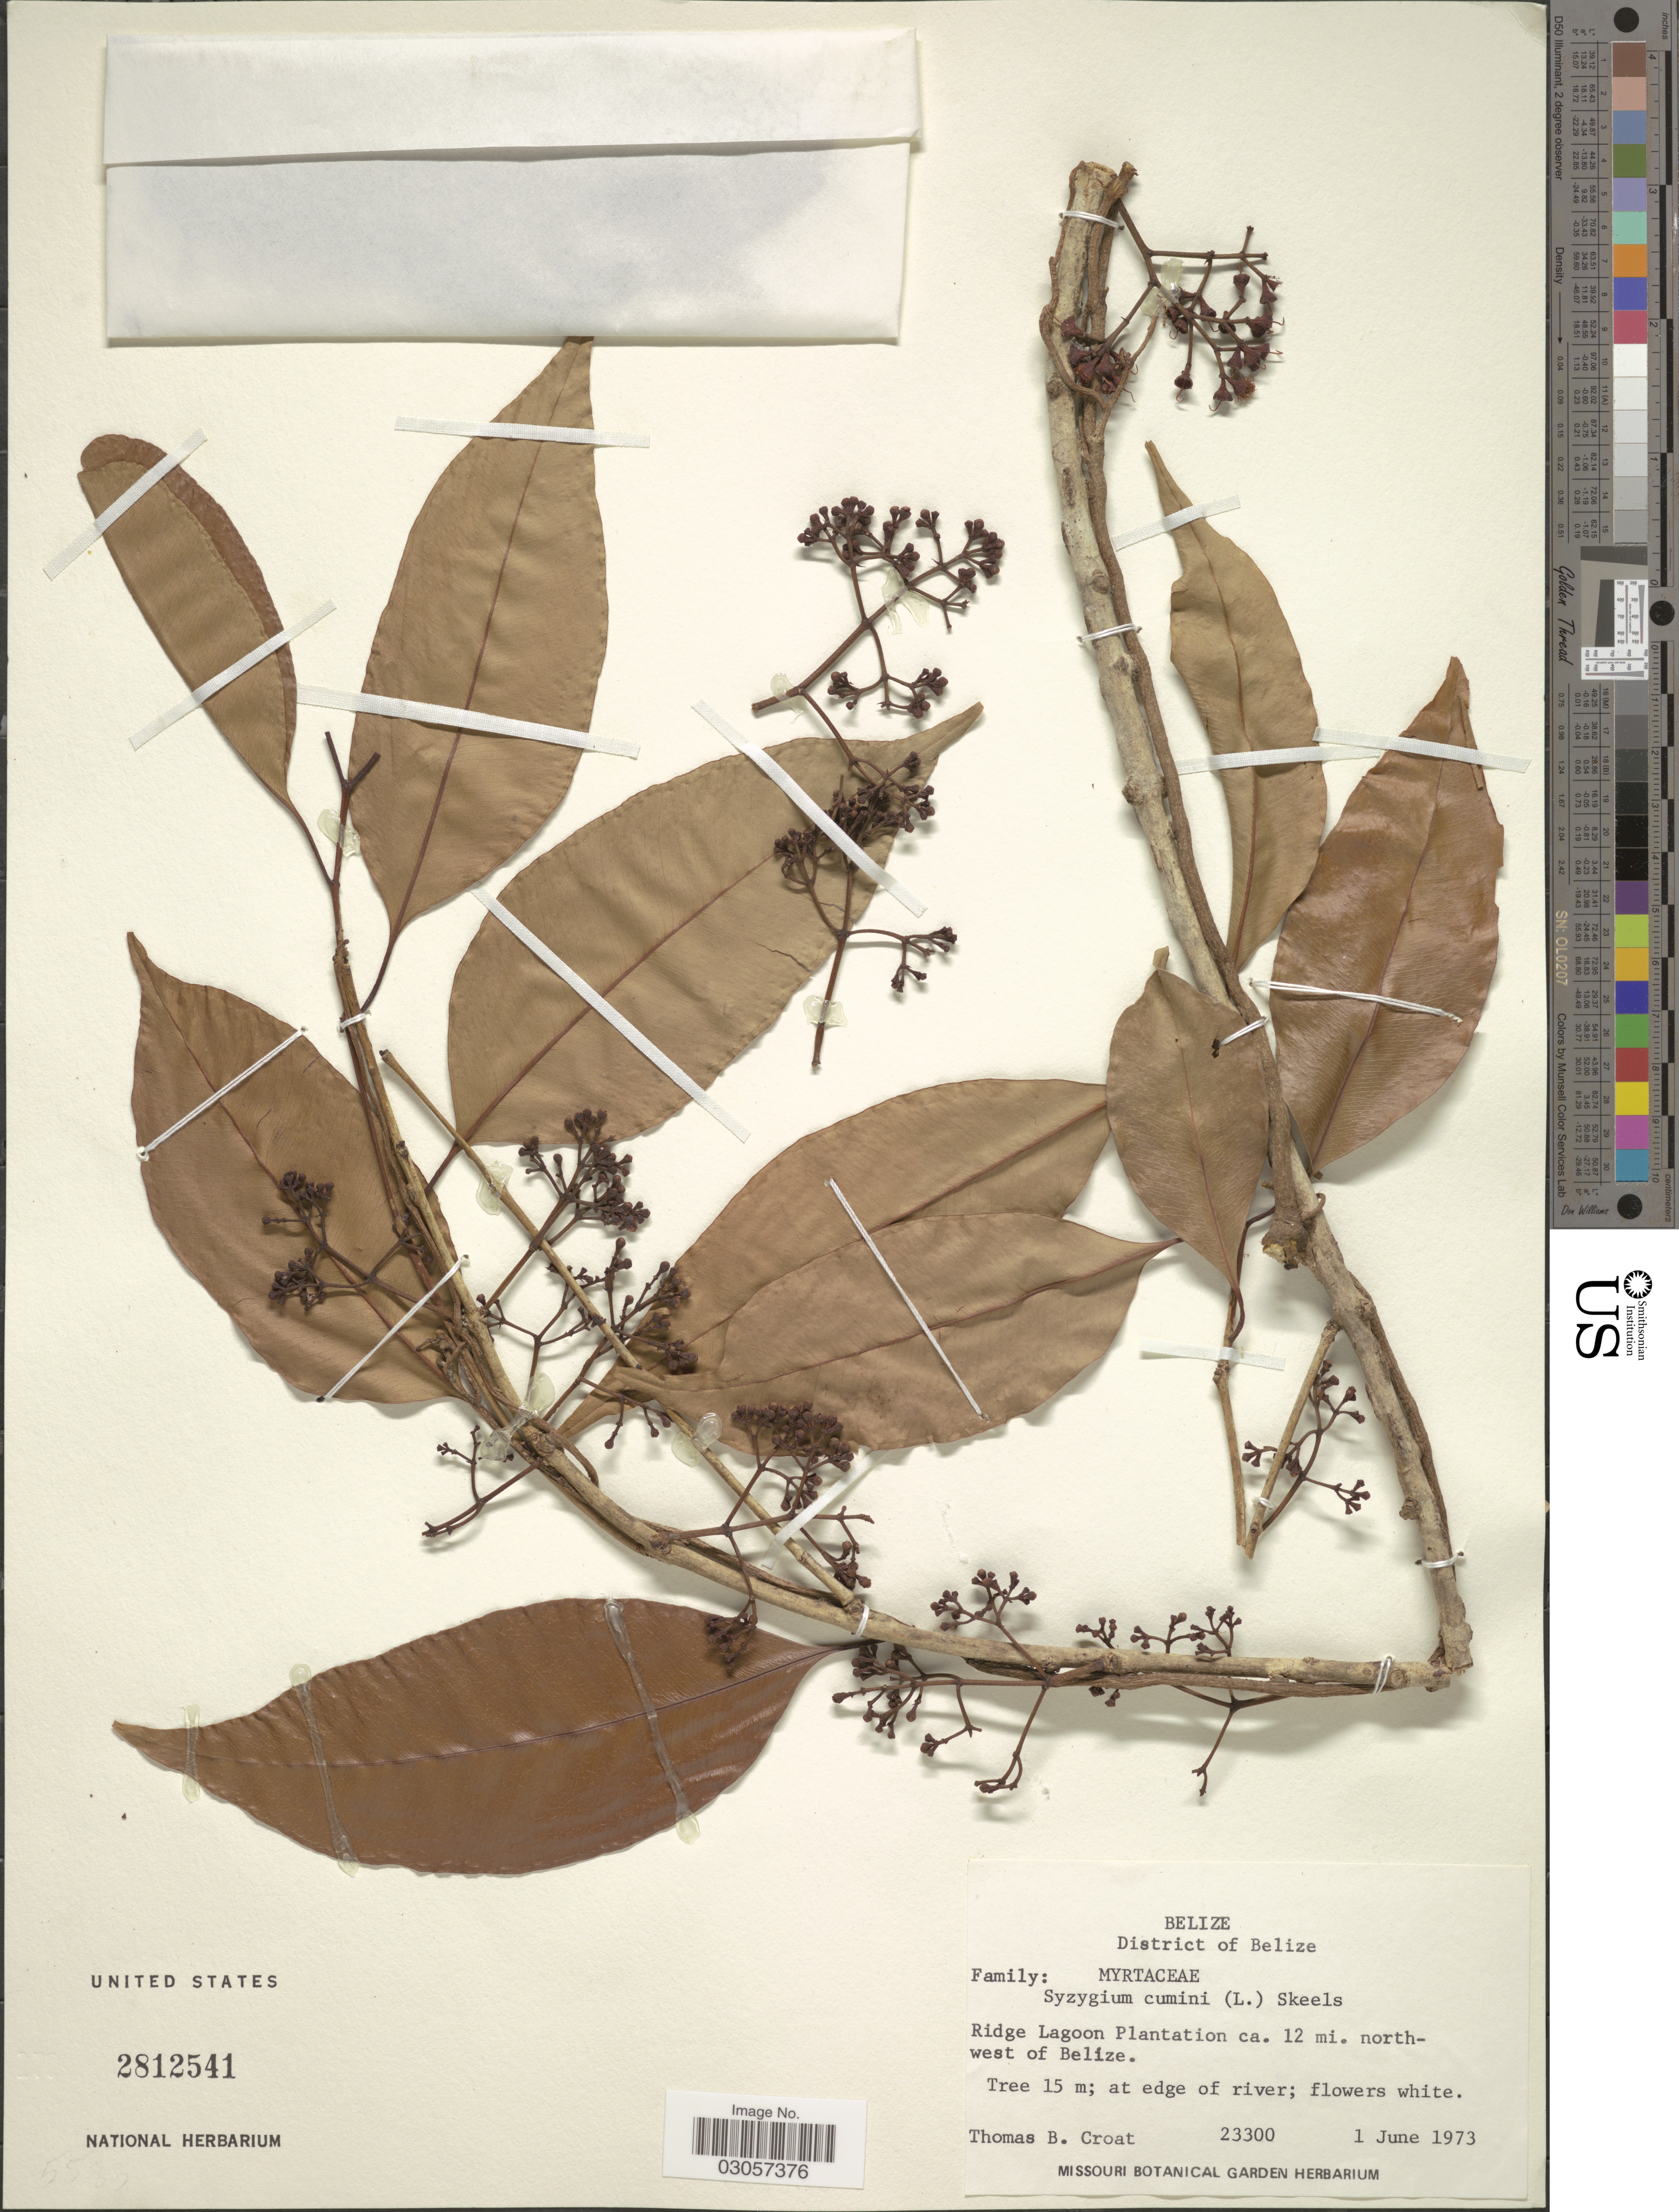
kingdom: Plantae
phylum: Tracheophyta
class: Magnoliopsida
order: Myrtales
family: Myrtaceae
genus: Syzygium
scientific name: Syzygium cumini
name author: (L.) Skeels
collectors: T. B. Croat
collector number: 2330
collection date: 1973-06-01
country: Belize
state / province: Belize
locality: District of Belize, Ridge Lagoon Plantation ca. 12 mi. northwest of Belize.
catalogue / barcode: US 2812541